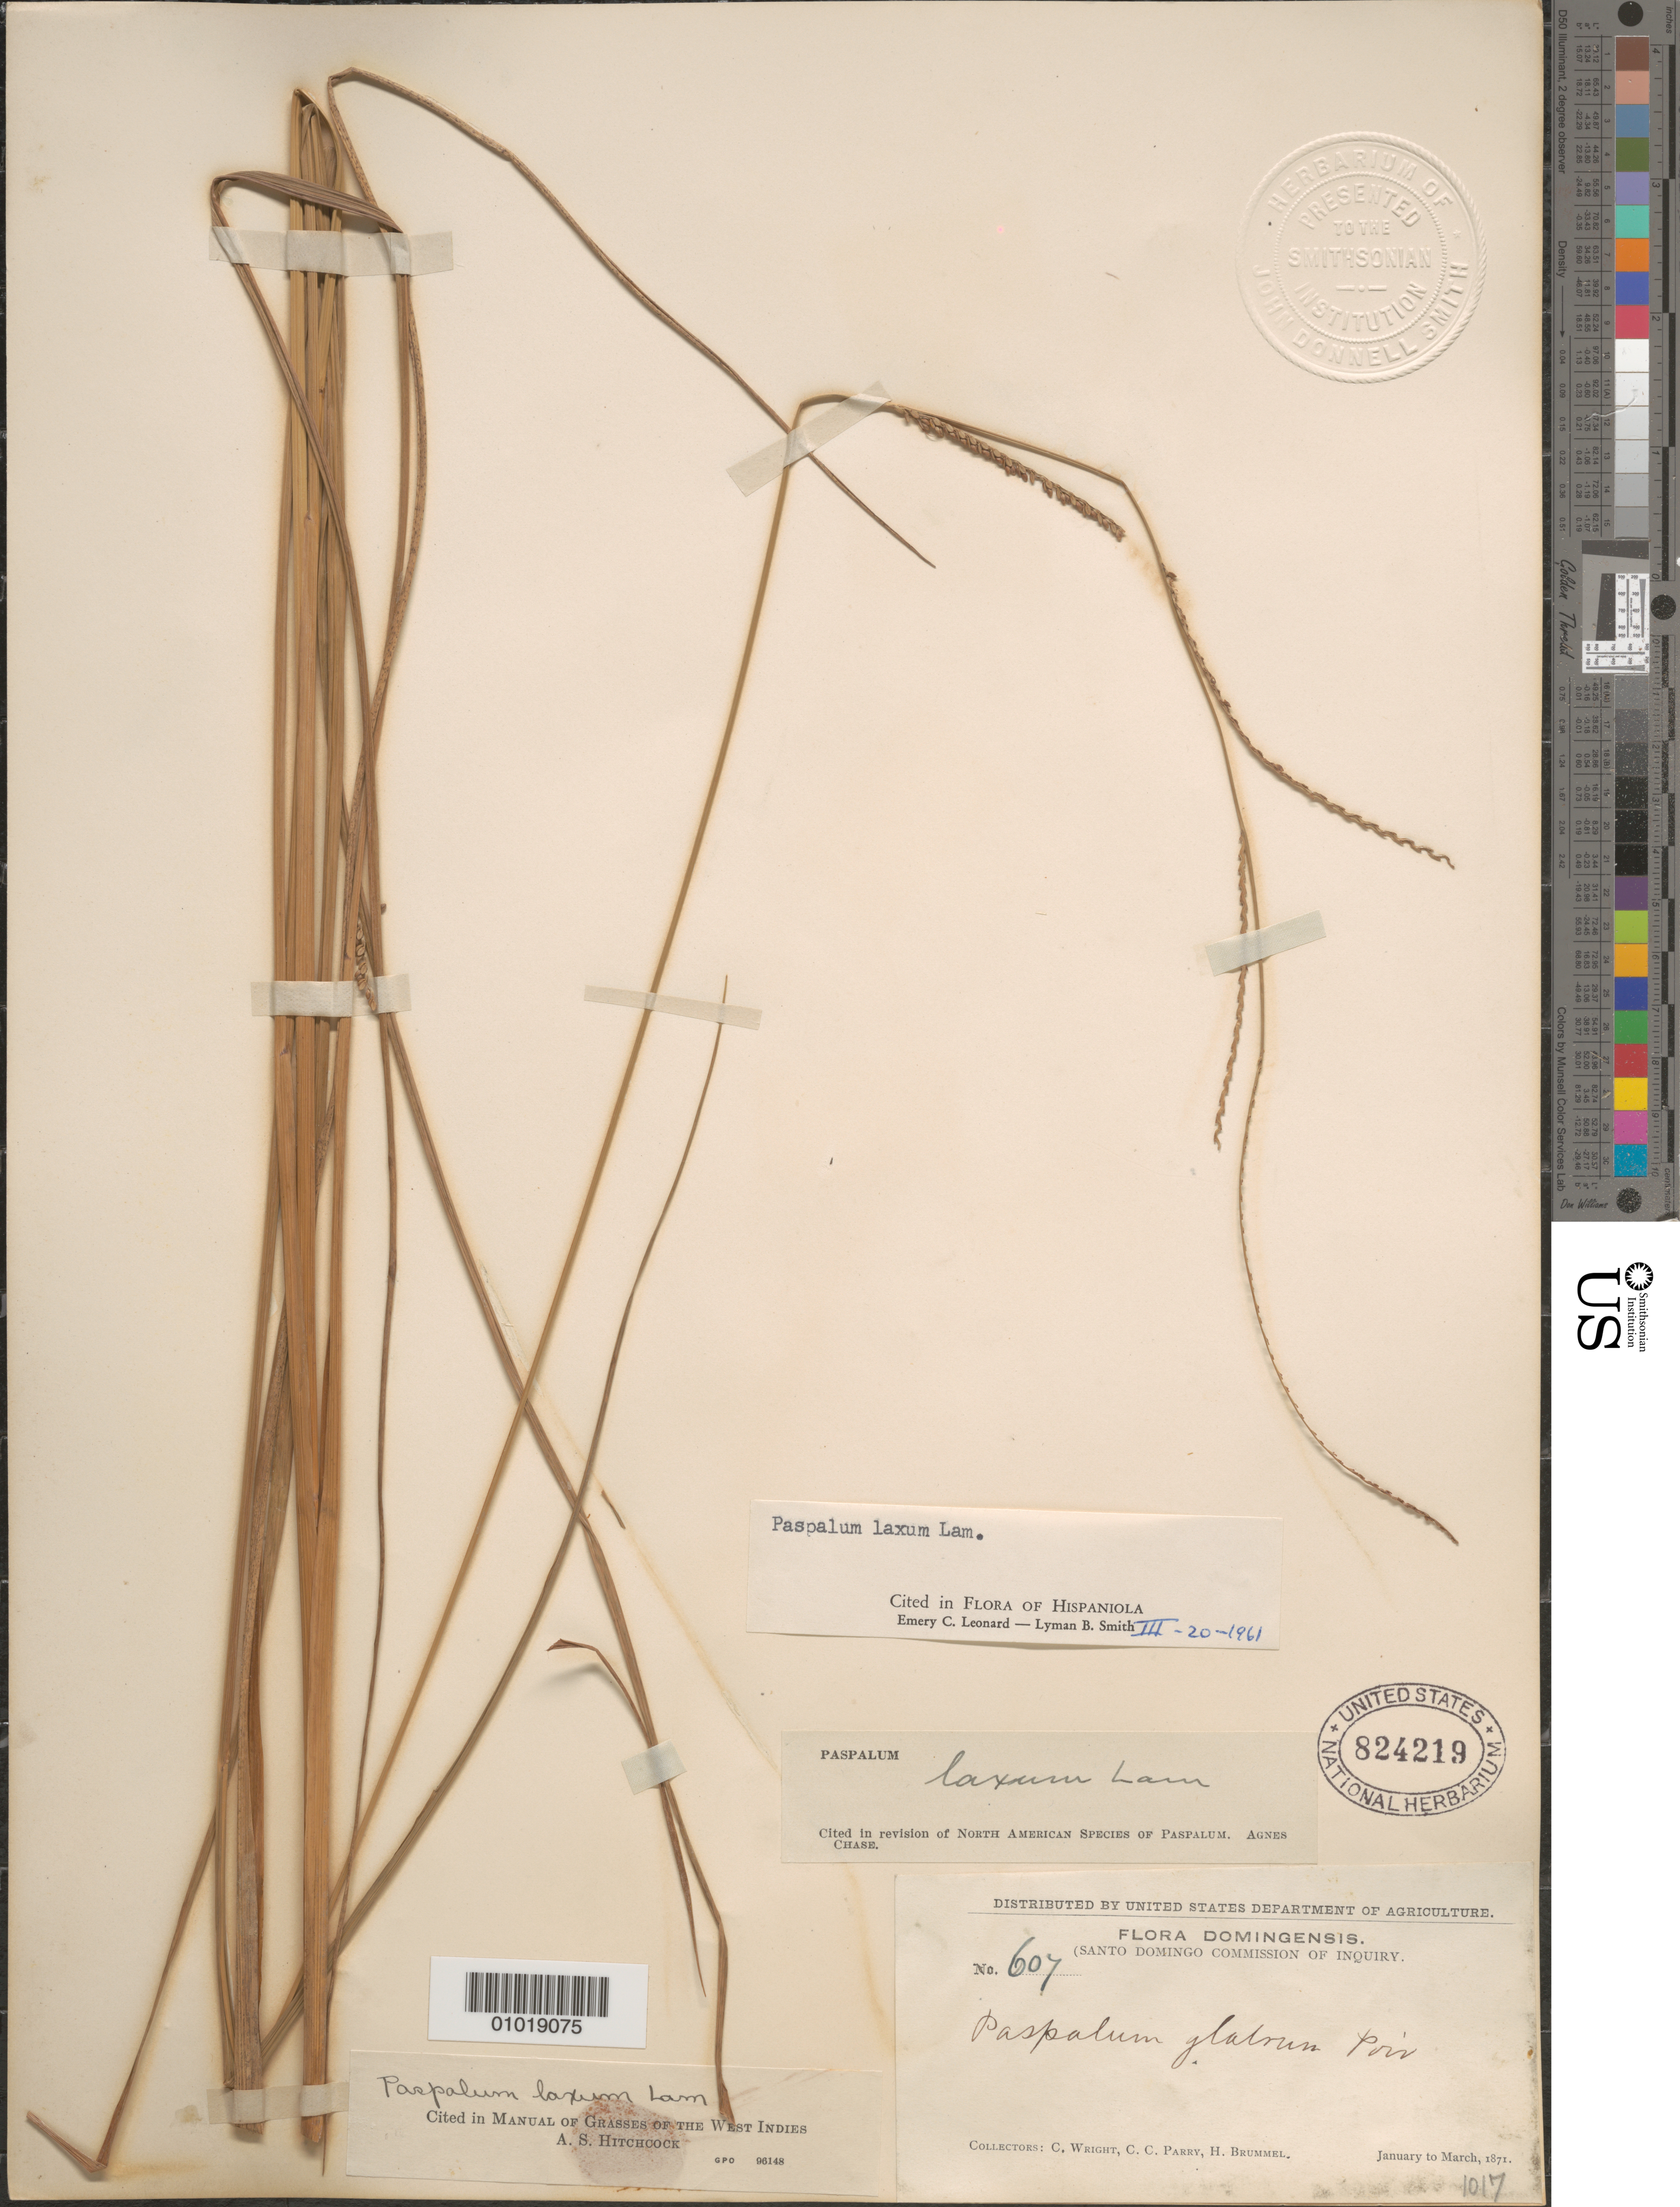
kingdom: Plantae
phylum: Tracheophyta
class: Liliopsida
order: Poales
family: Poaceae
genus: Paspalum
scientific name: Paspalum laxum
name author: Lam.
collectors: C. Wright, C. C. Parry & H. Brummel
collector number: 1017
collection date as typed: Jan 1871 to -- Mar 1871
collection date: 1871-01/1871-03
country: Dominican Republic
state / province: Distrito Nacional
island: Hispaniola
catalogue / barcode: US 824219